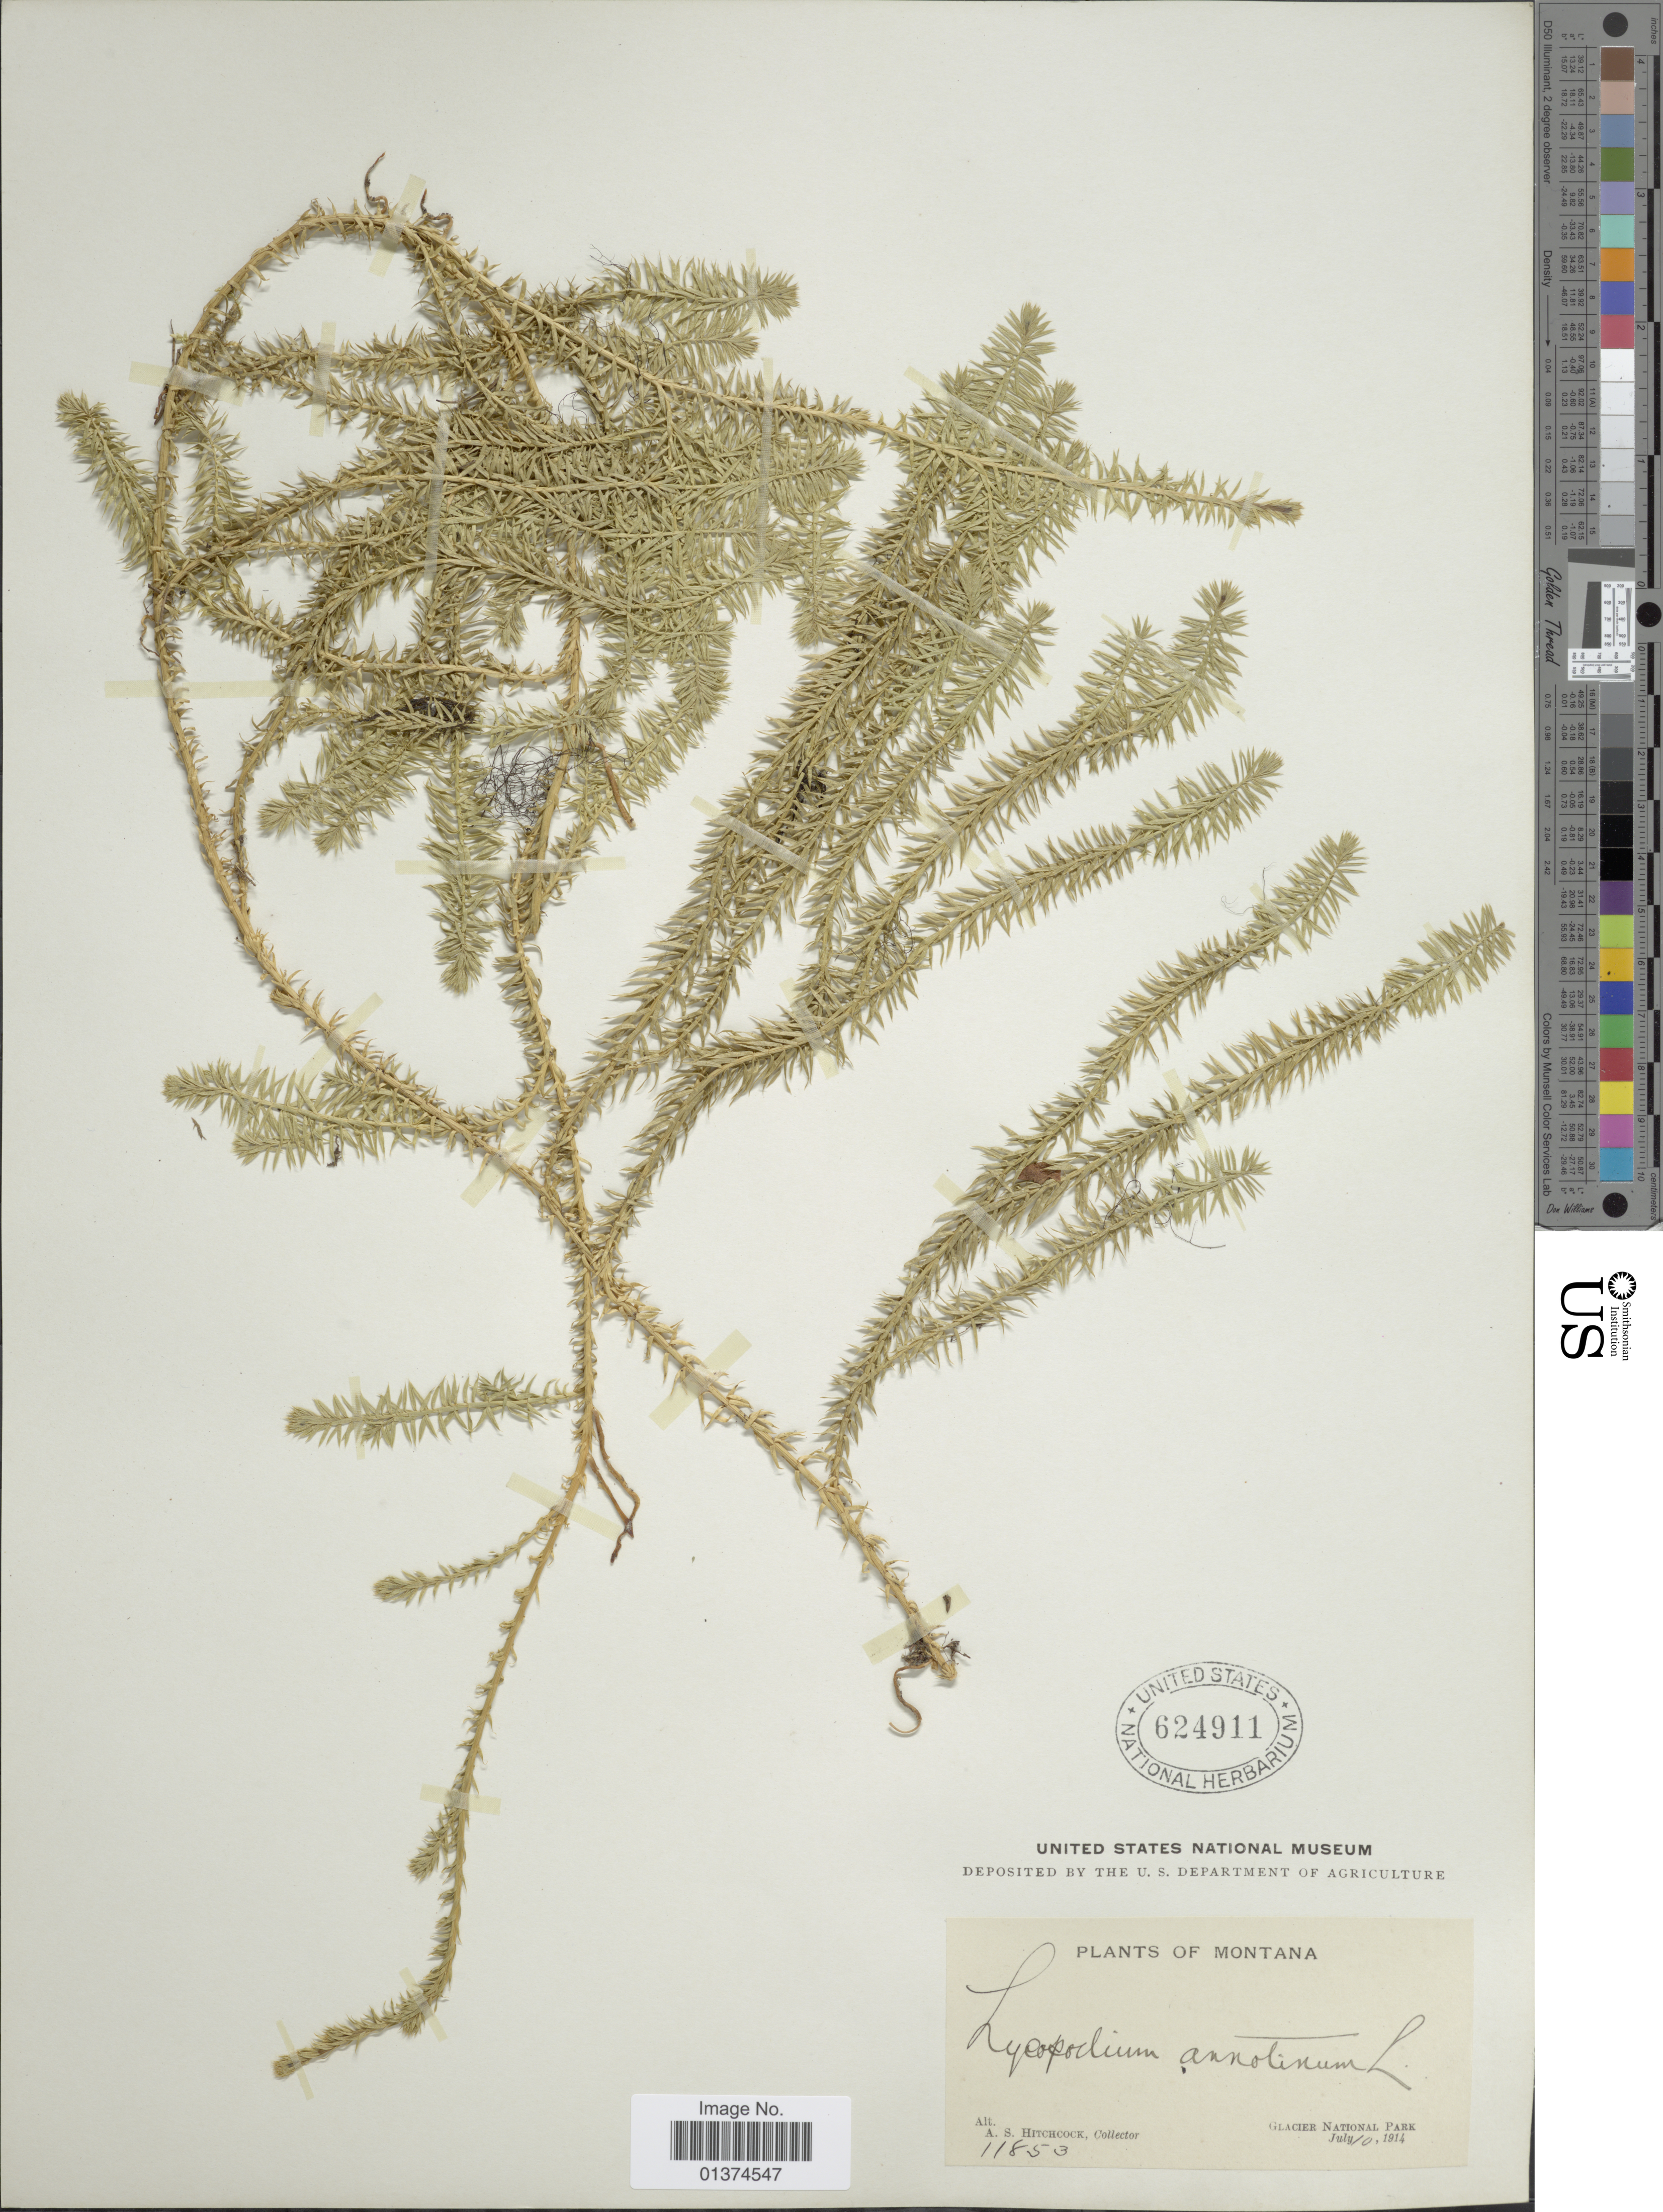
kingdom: Plantae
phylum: Tracheophyta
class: Lycopodiopsida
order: Lycopodiales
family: Lycopodiaceae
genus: Spinulum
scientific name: Spinulum annotinum subsp. annotinum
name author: (L.) A. Haines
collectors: A. S. Hitchcock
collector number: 11853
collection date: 1914-07-10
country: United States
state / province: Montana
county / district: Flathead / Glacier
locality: Glacier National Park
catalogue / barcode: US 624911